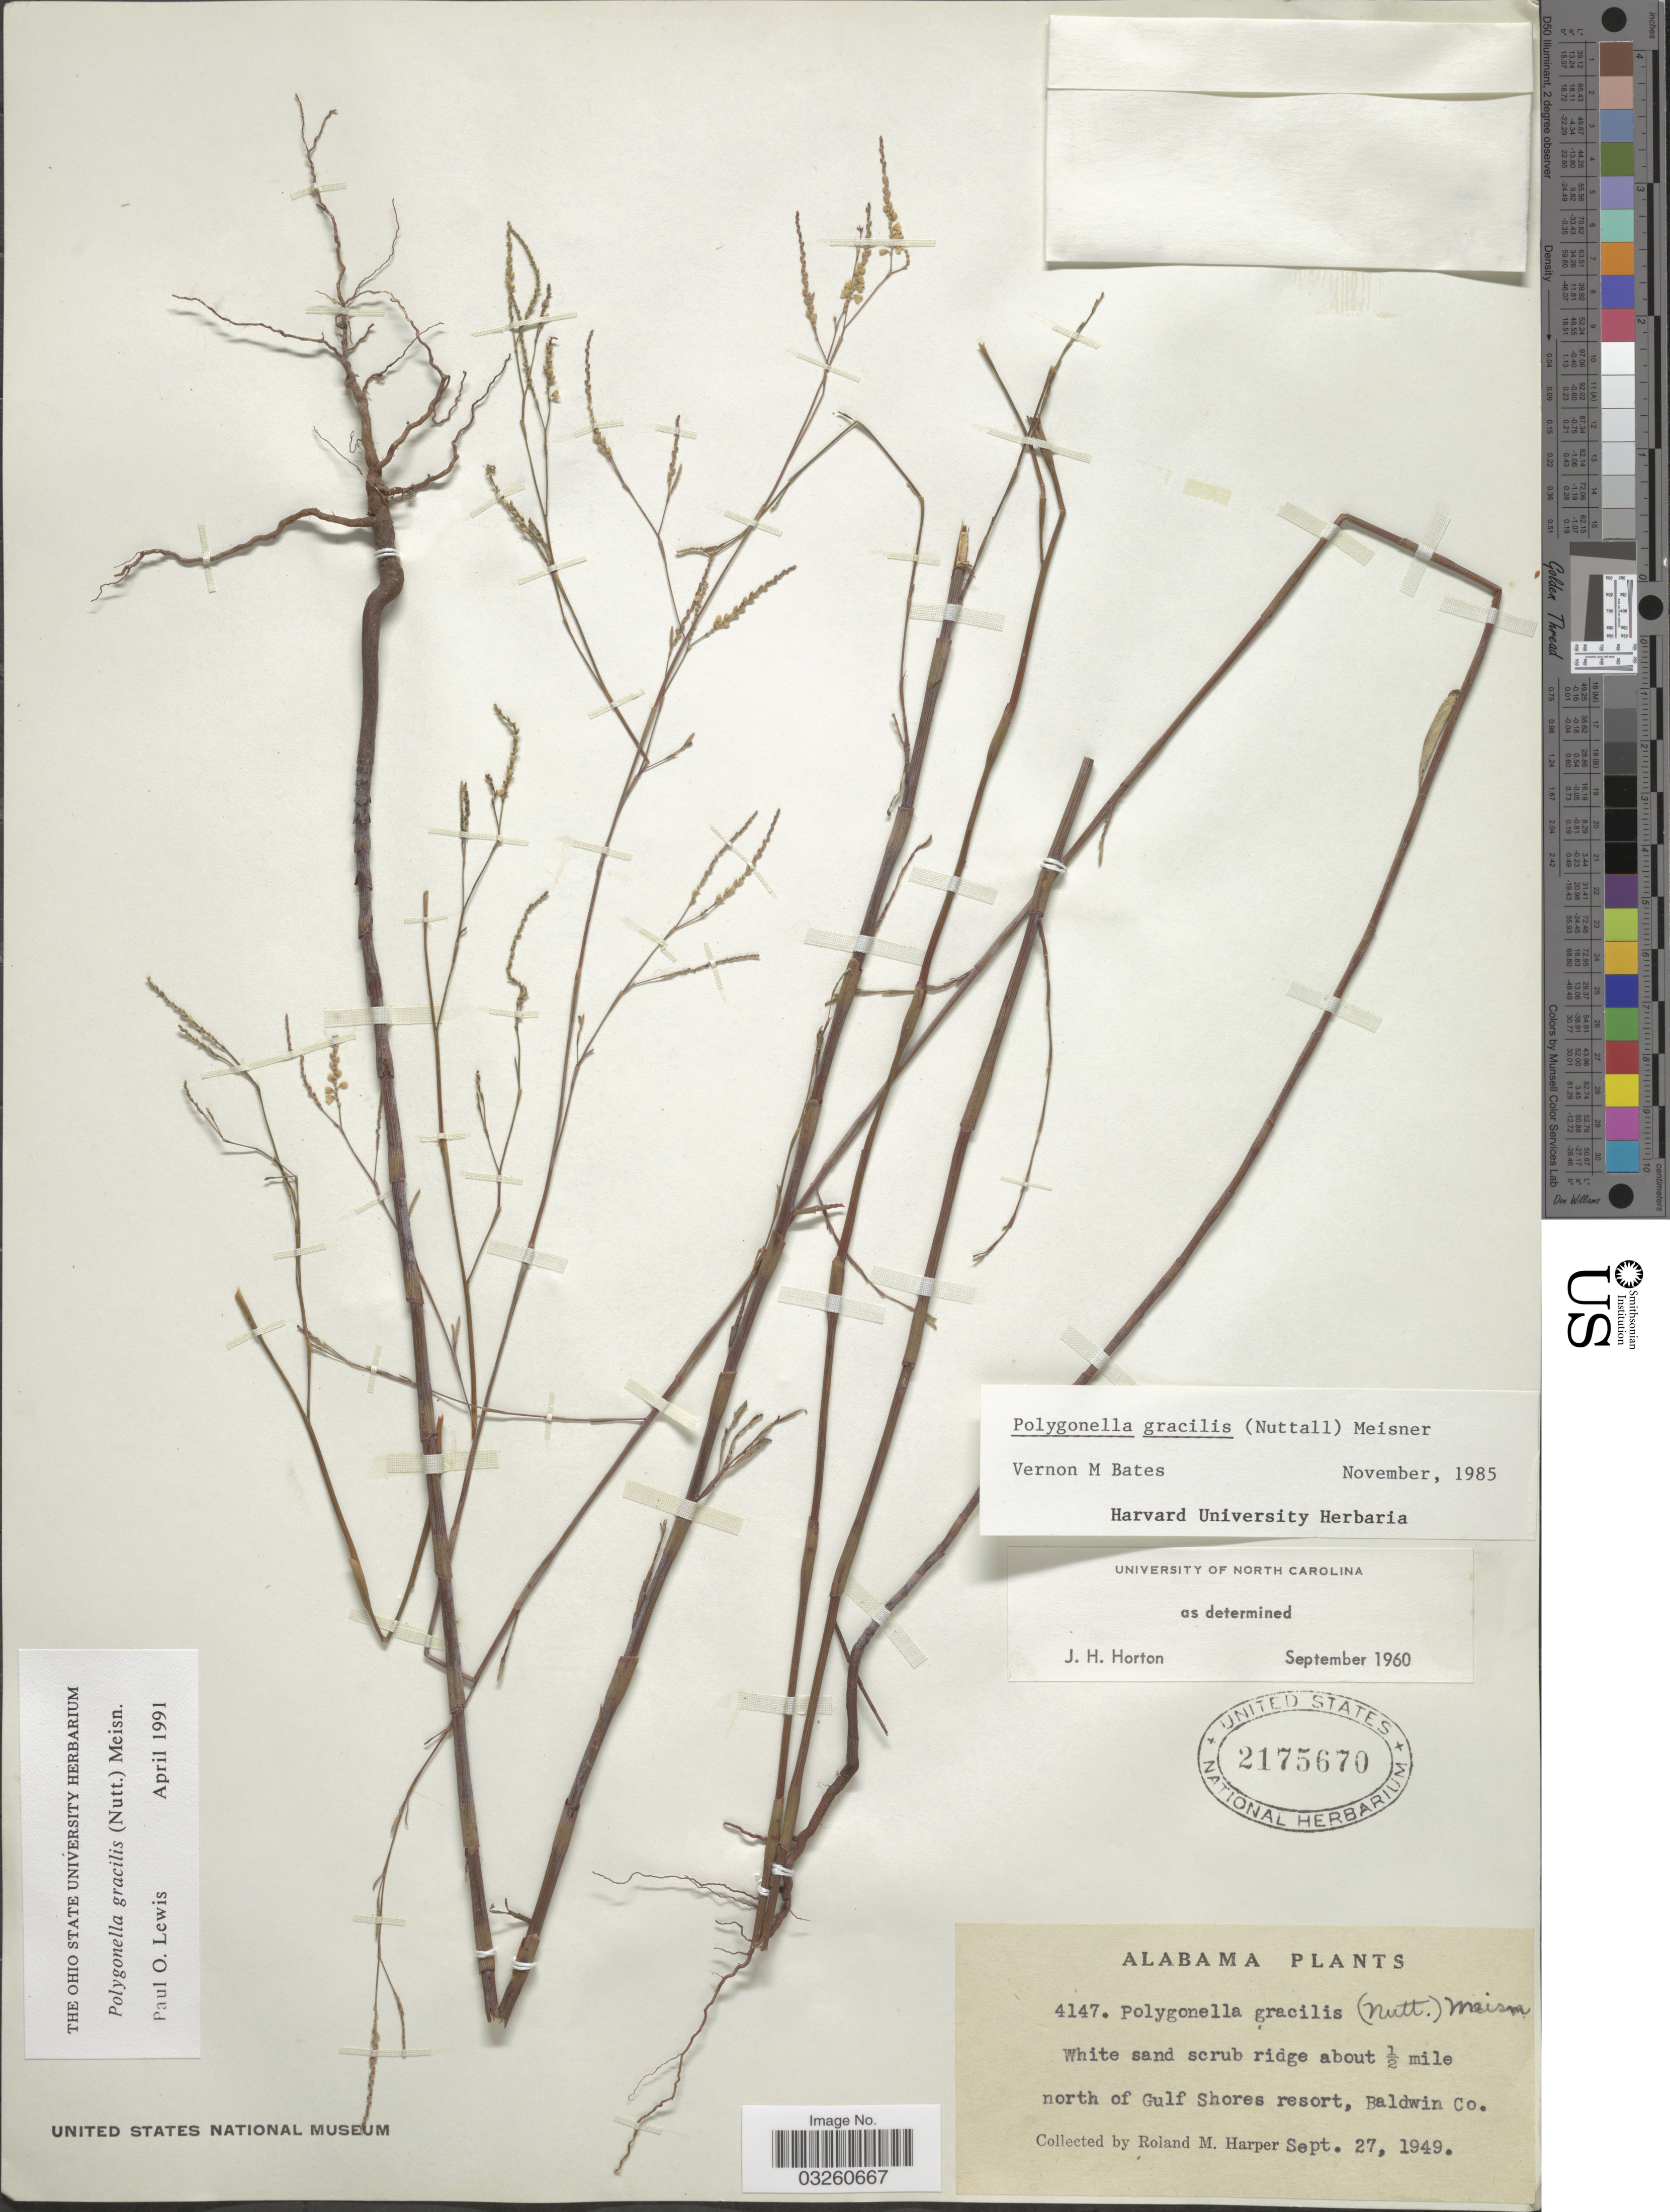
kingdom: Plantae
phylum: Tracheophyta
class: Magnoliopsida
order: Caryophyllales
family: Polygonaceae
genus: Polygonella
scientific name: Polygonella gracilis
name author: (Nutt.) Meisn.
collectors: R. M. Harper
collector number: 4147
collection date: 1949-09-27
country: United States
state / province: Alabama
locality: About ½ mile north of Gulf Shores resort, Baldwin Co.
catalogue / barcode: US 2175670